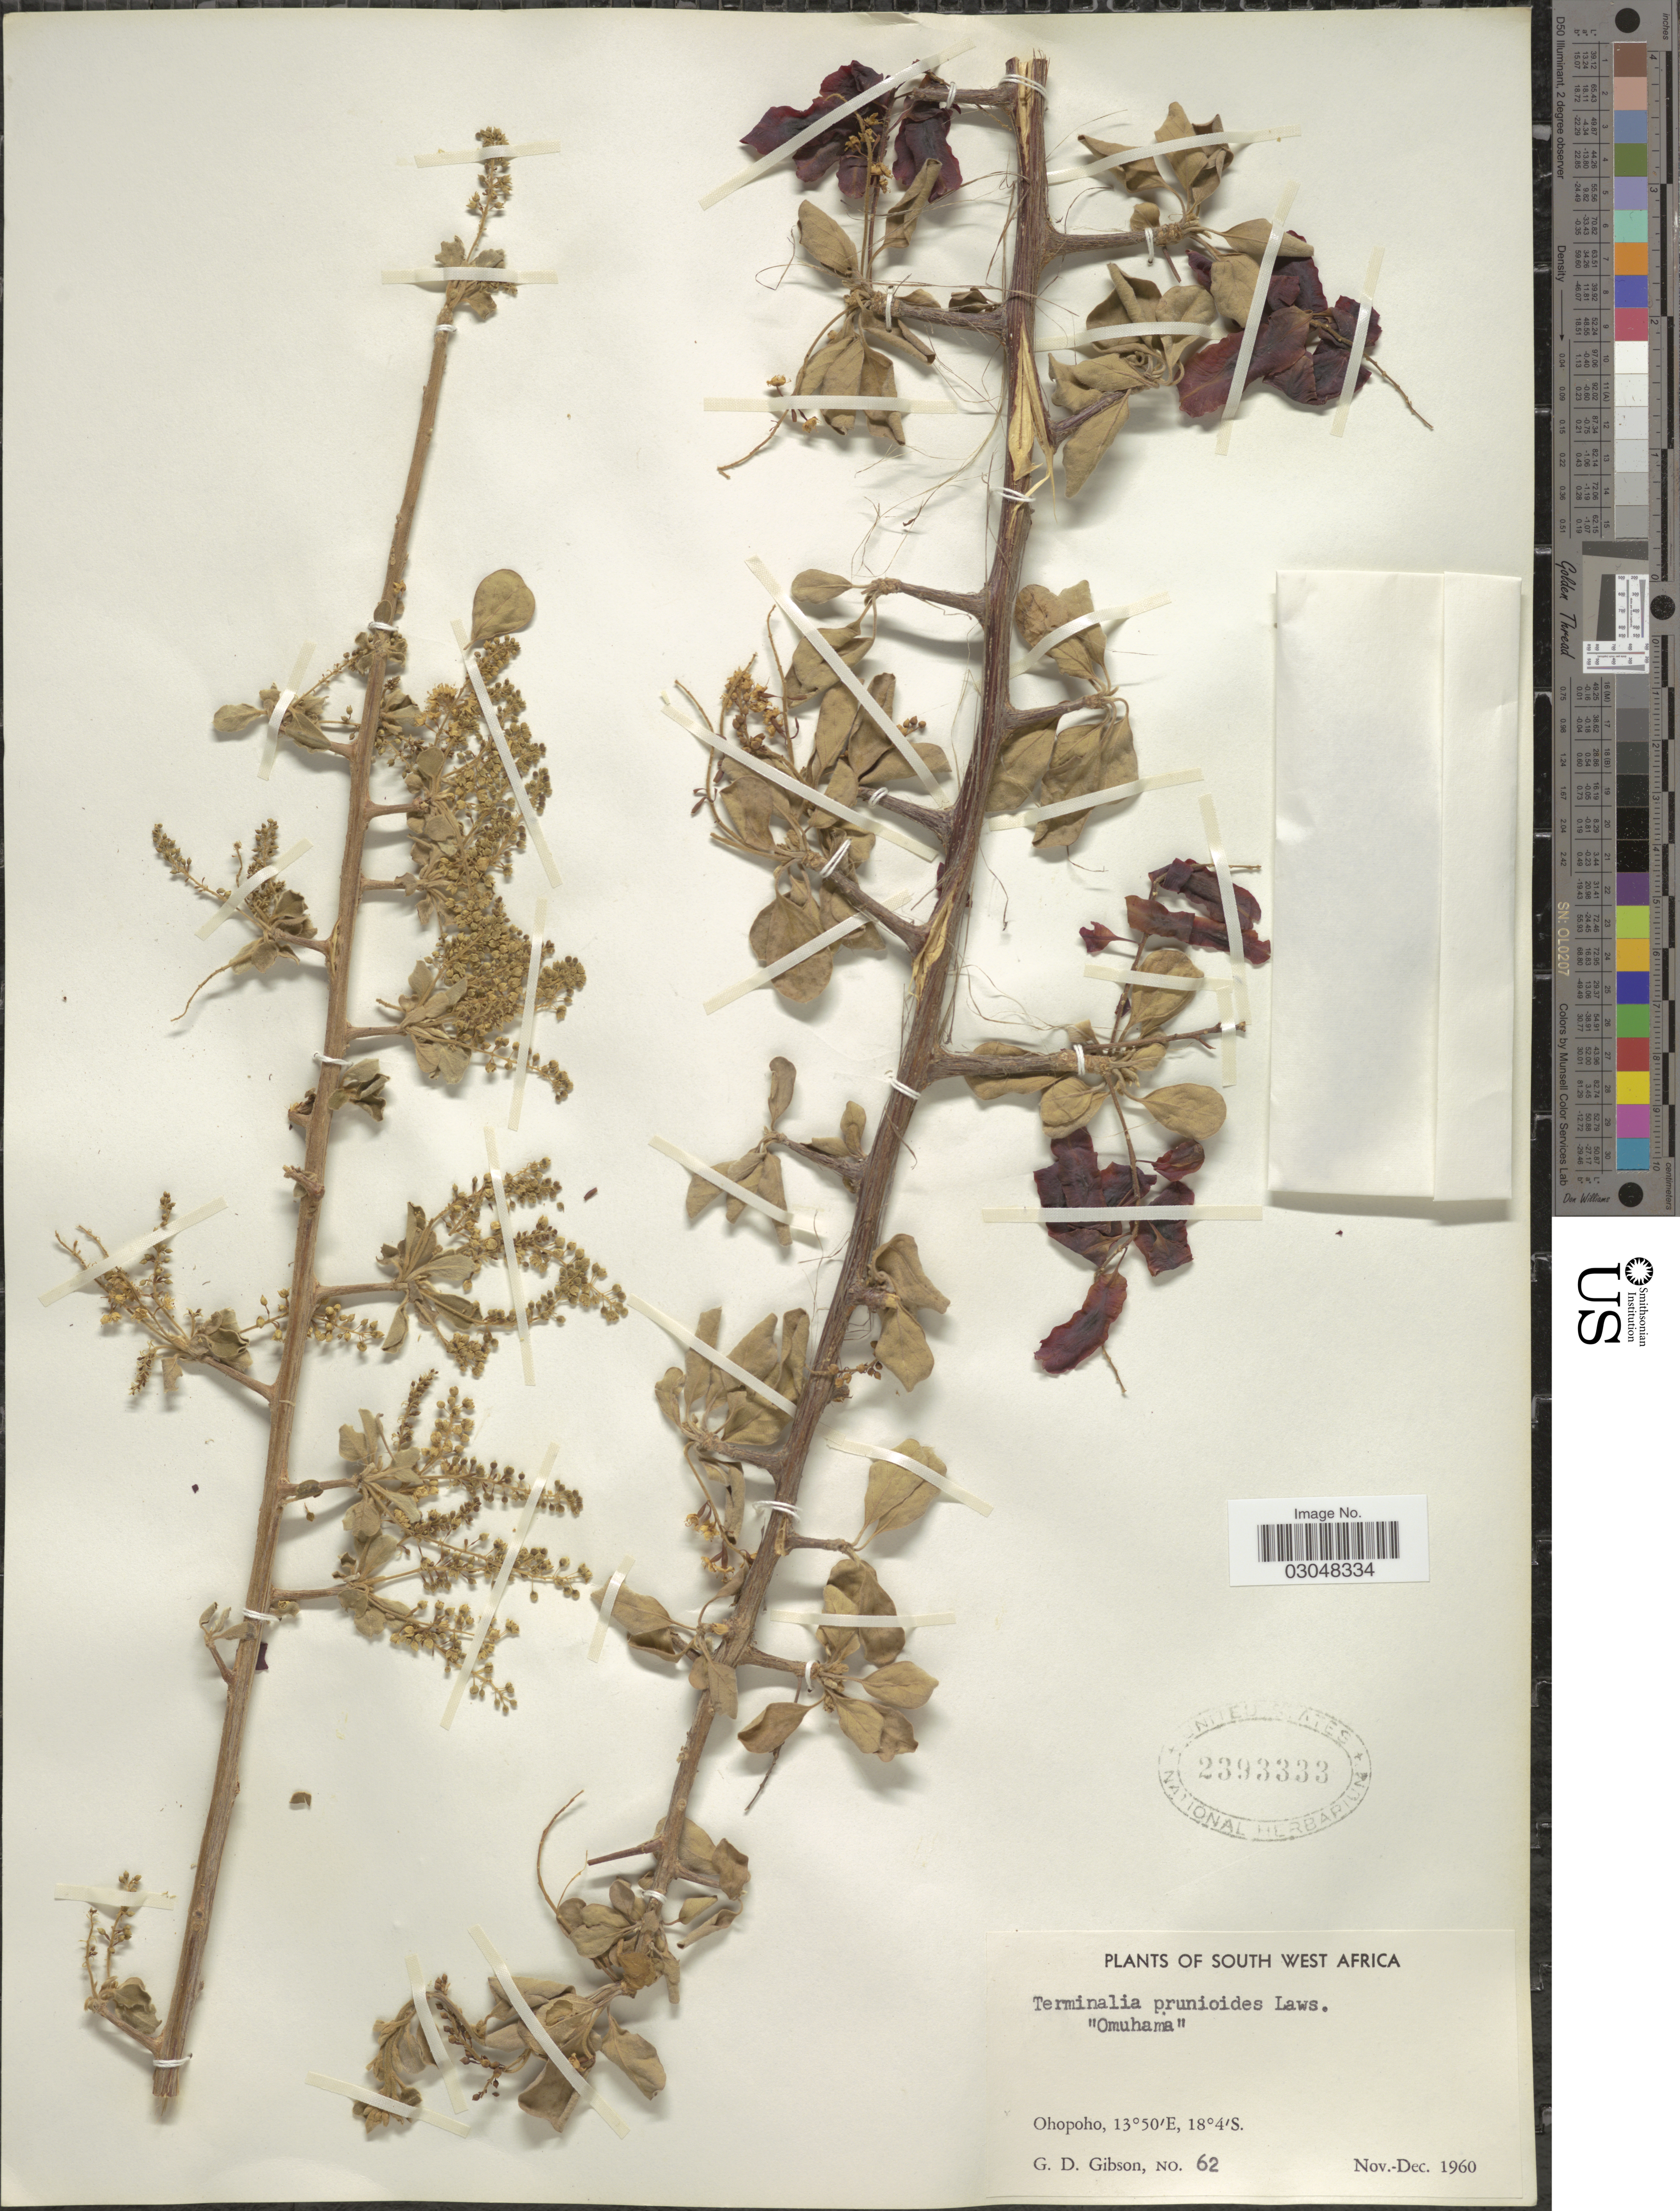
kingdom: Plantae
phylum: Tracheophyta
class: Magnoliopsida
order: Myrtales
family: Combretaceae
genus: Terminalia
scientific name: Terminalia prunioides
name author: M.A. Lawson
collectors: G. D. Gibson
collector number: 62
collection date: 1960-11/1960-12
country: Namibia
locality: South West Africa. Ohopoho.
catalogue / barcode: US 2393333